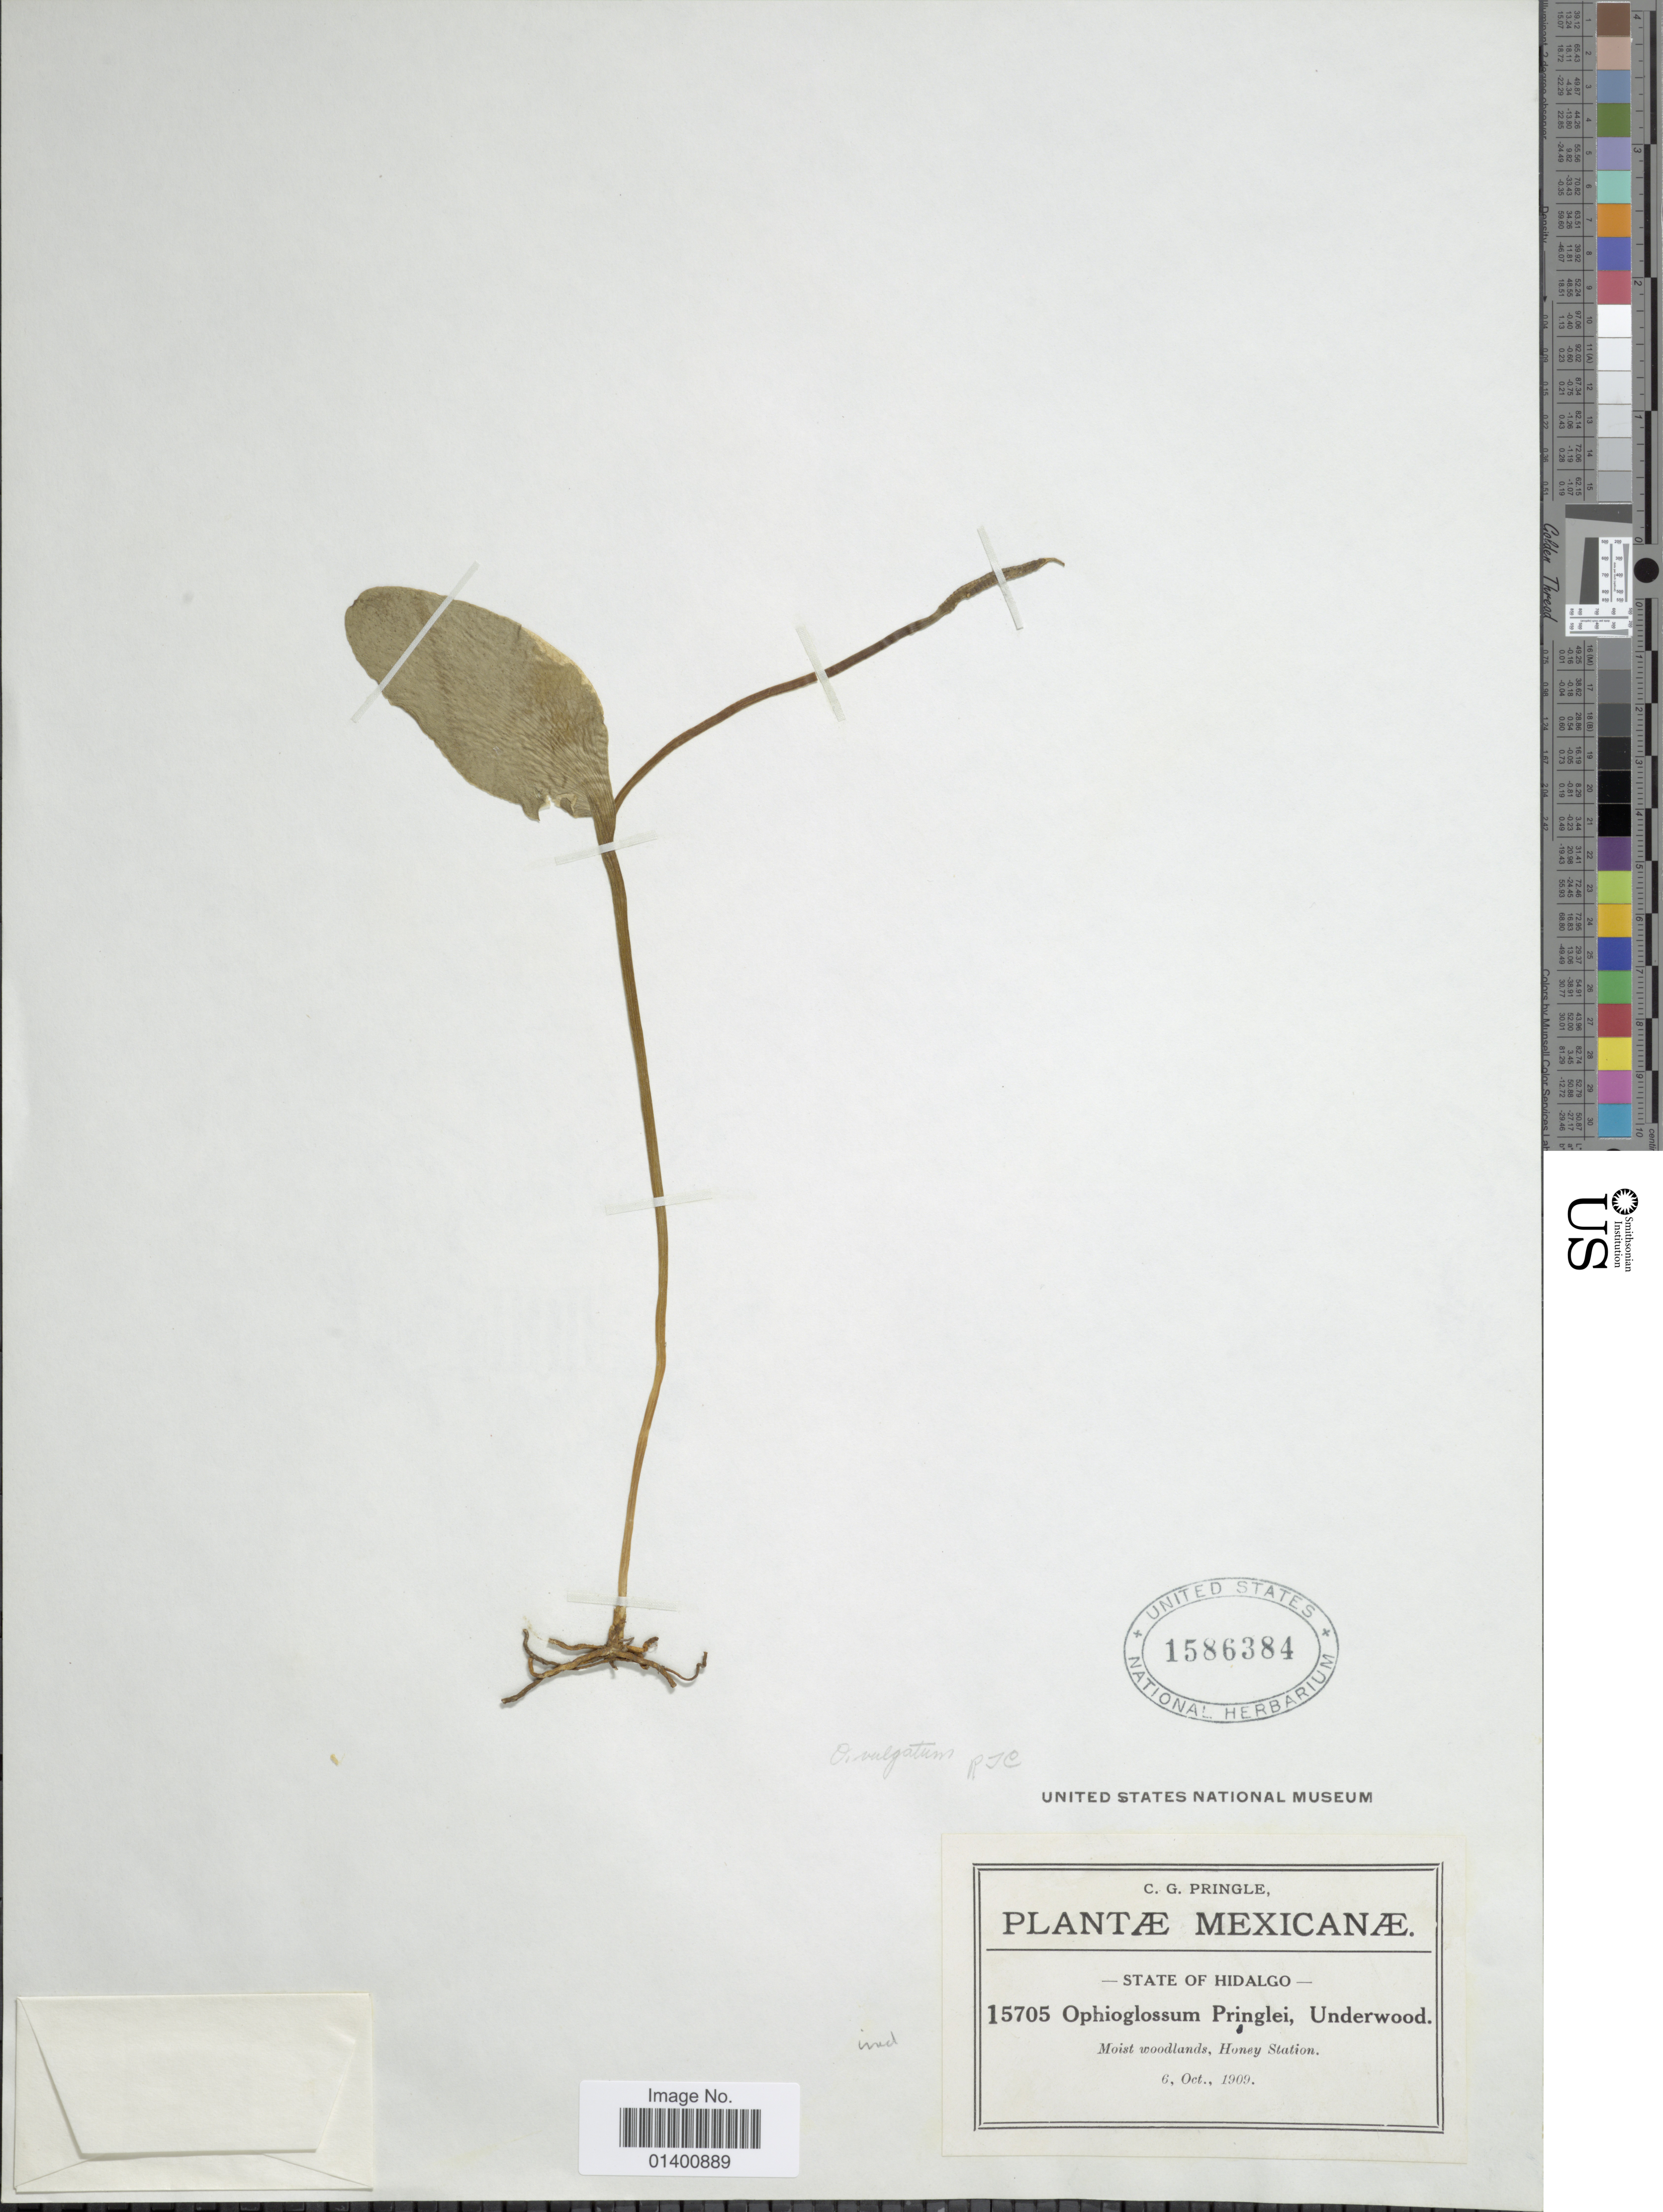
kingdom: Plantae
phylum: Tracheophyta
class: Polypodiopsida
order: Ophioglossales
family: Ophioglossaceae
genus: Ophioglossum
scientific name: Ophioglossum vulgatum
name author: L.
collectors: C. G. Pringle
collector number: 15705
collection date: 1909-10-06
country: Mexico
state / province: Hidalgo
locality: Honey Station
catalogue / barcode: US 1586384